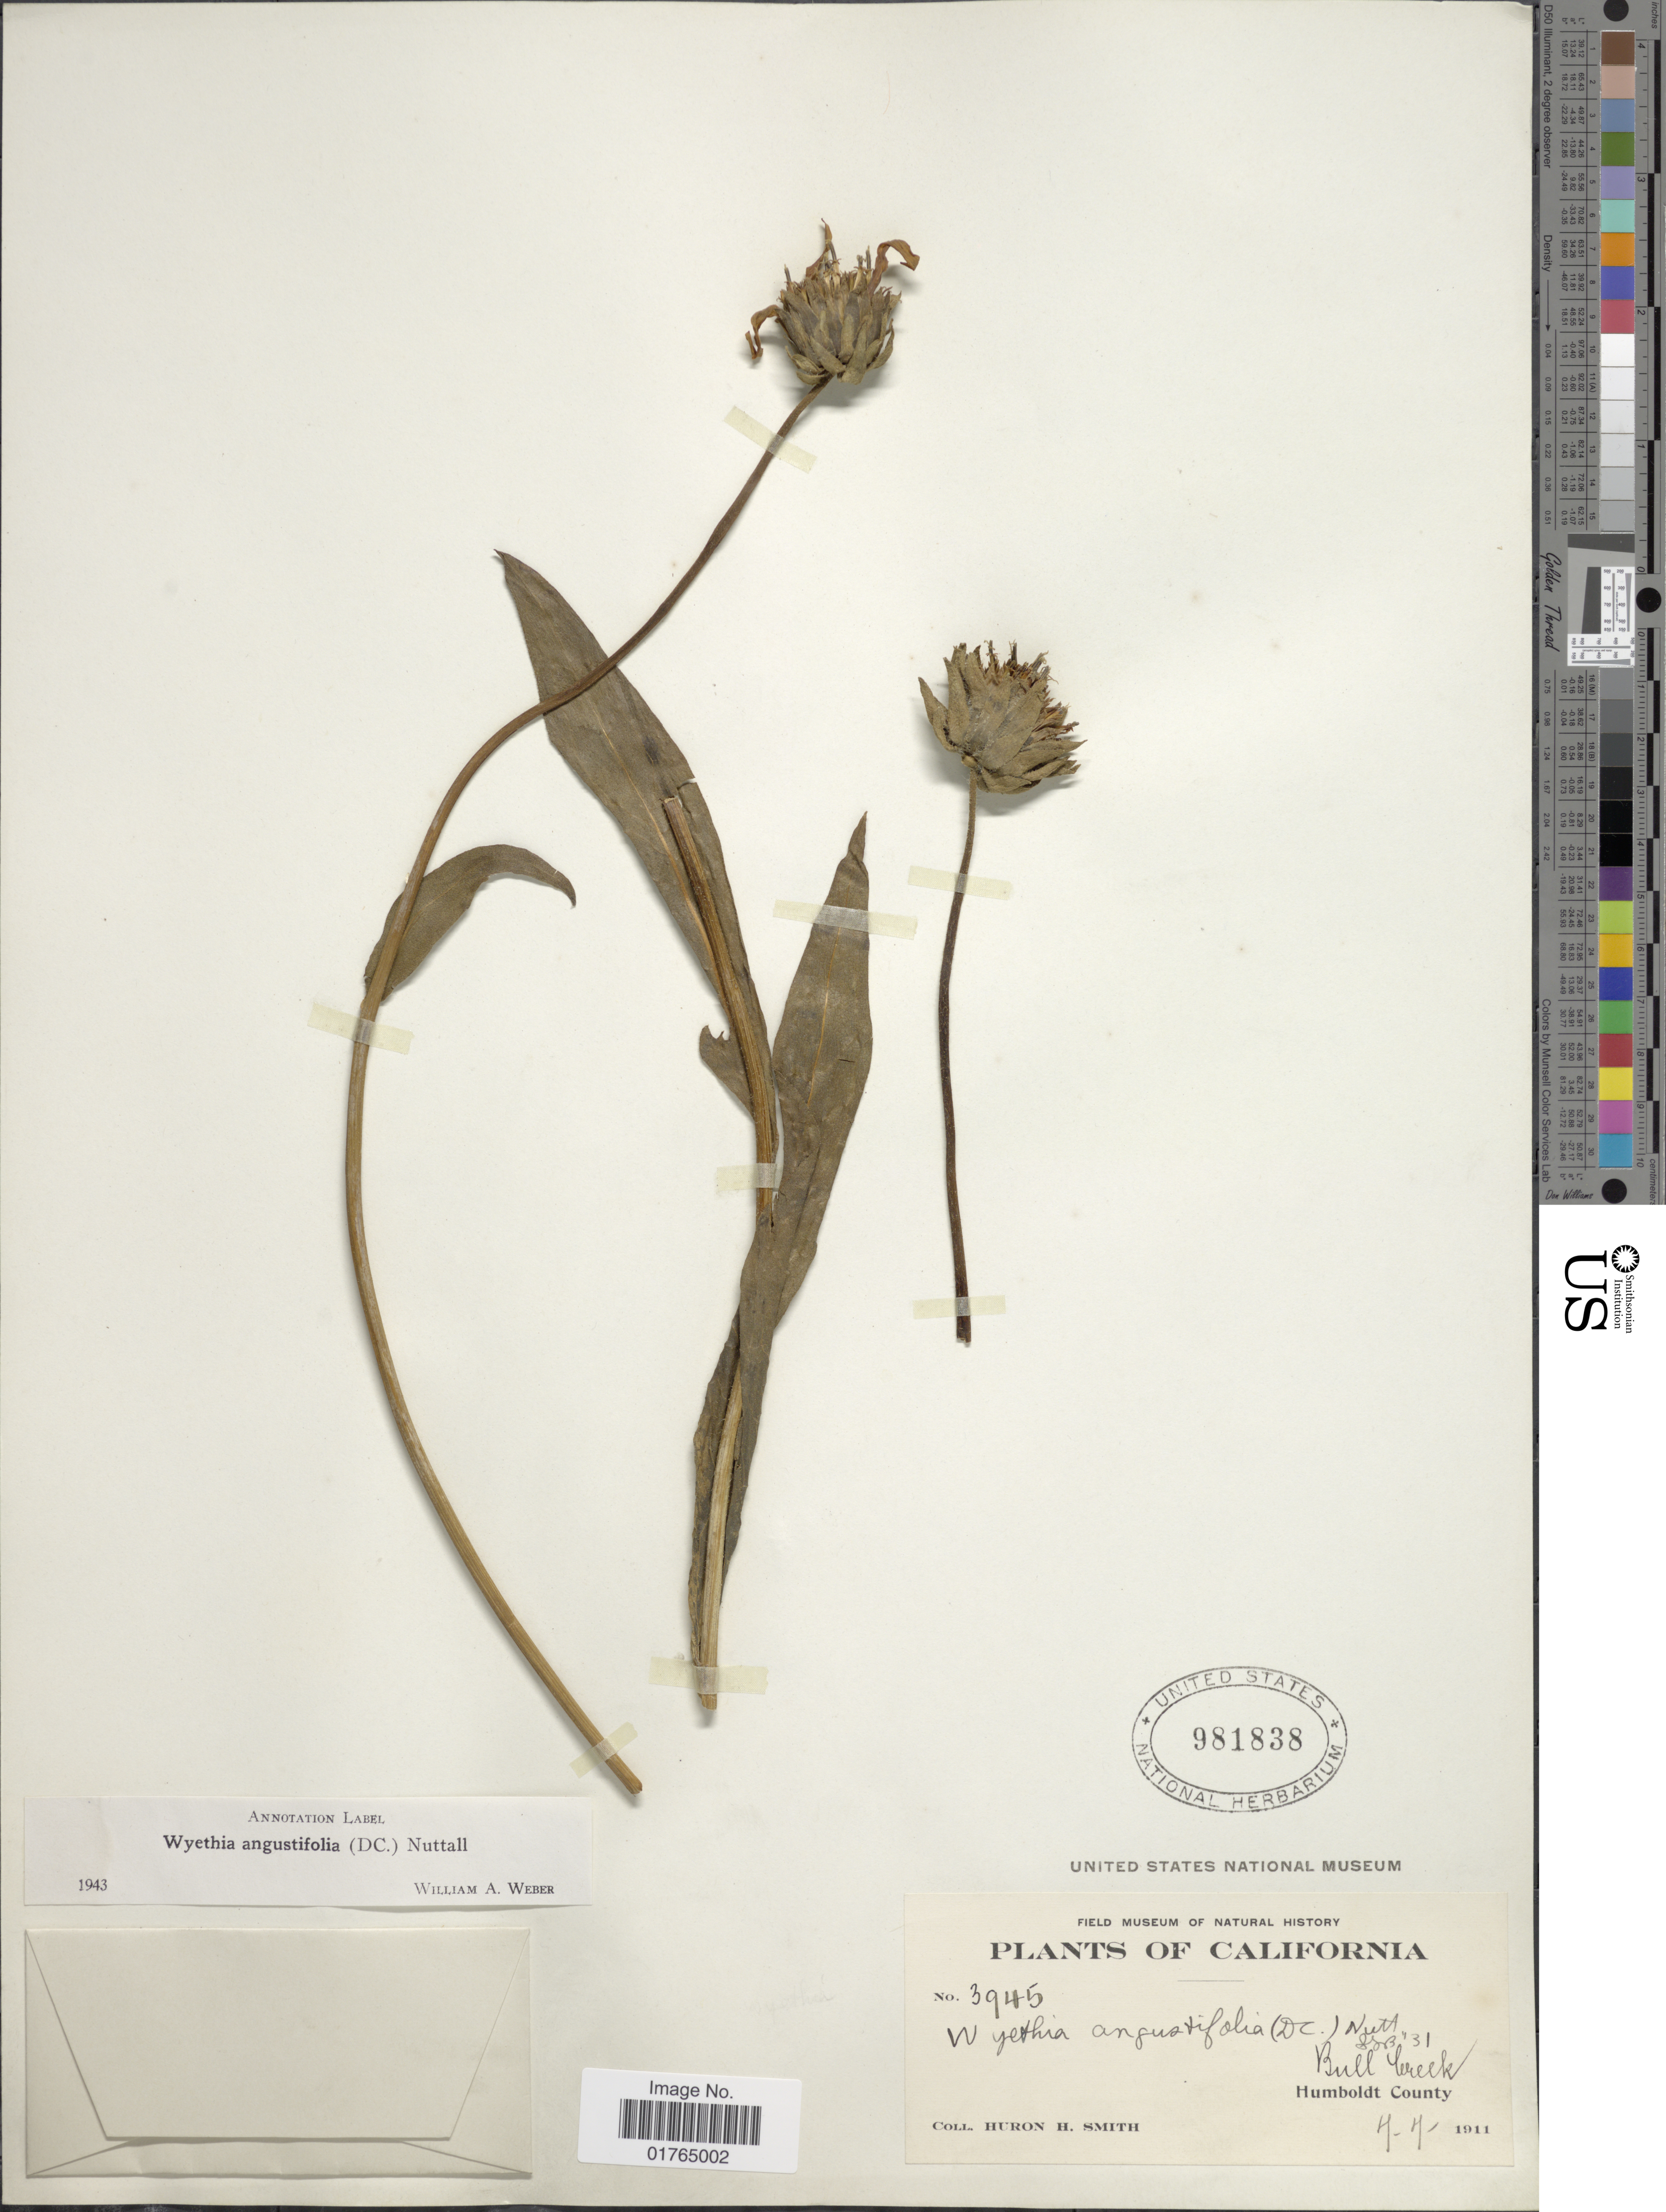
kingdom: Plantae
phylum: Tracheophyta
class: Magnoliopsida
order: Asterales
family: Asteraceae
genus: Wyethia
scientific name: Wyethia angustifolia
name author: (DC.) Nutt.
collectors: Huron H. Smith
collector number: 3945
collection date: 1911-04-07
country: United States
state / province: California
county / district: Humboldt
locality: Bull Creek, Humboldt County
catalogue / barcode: US 981838